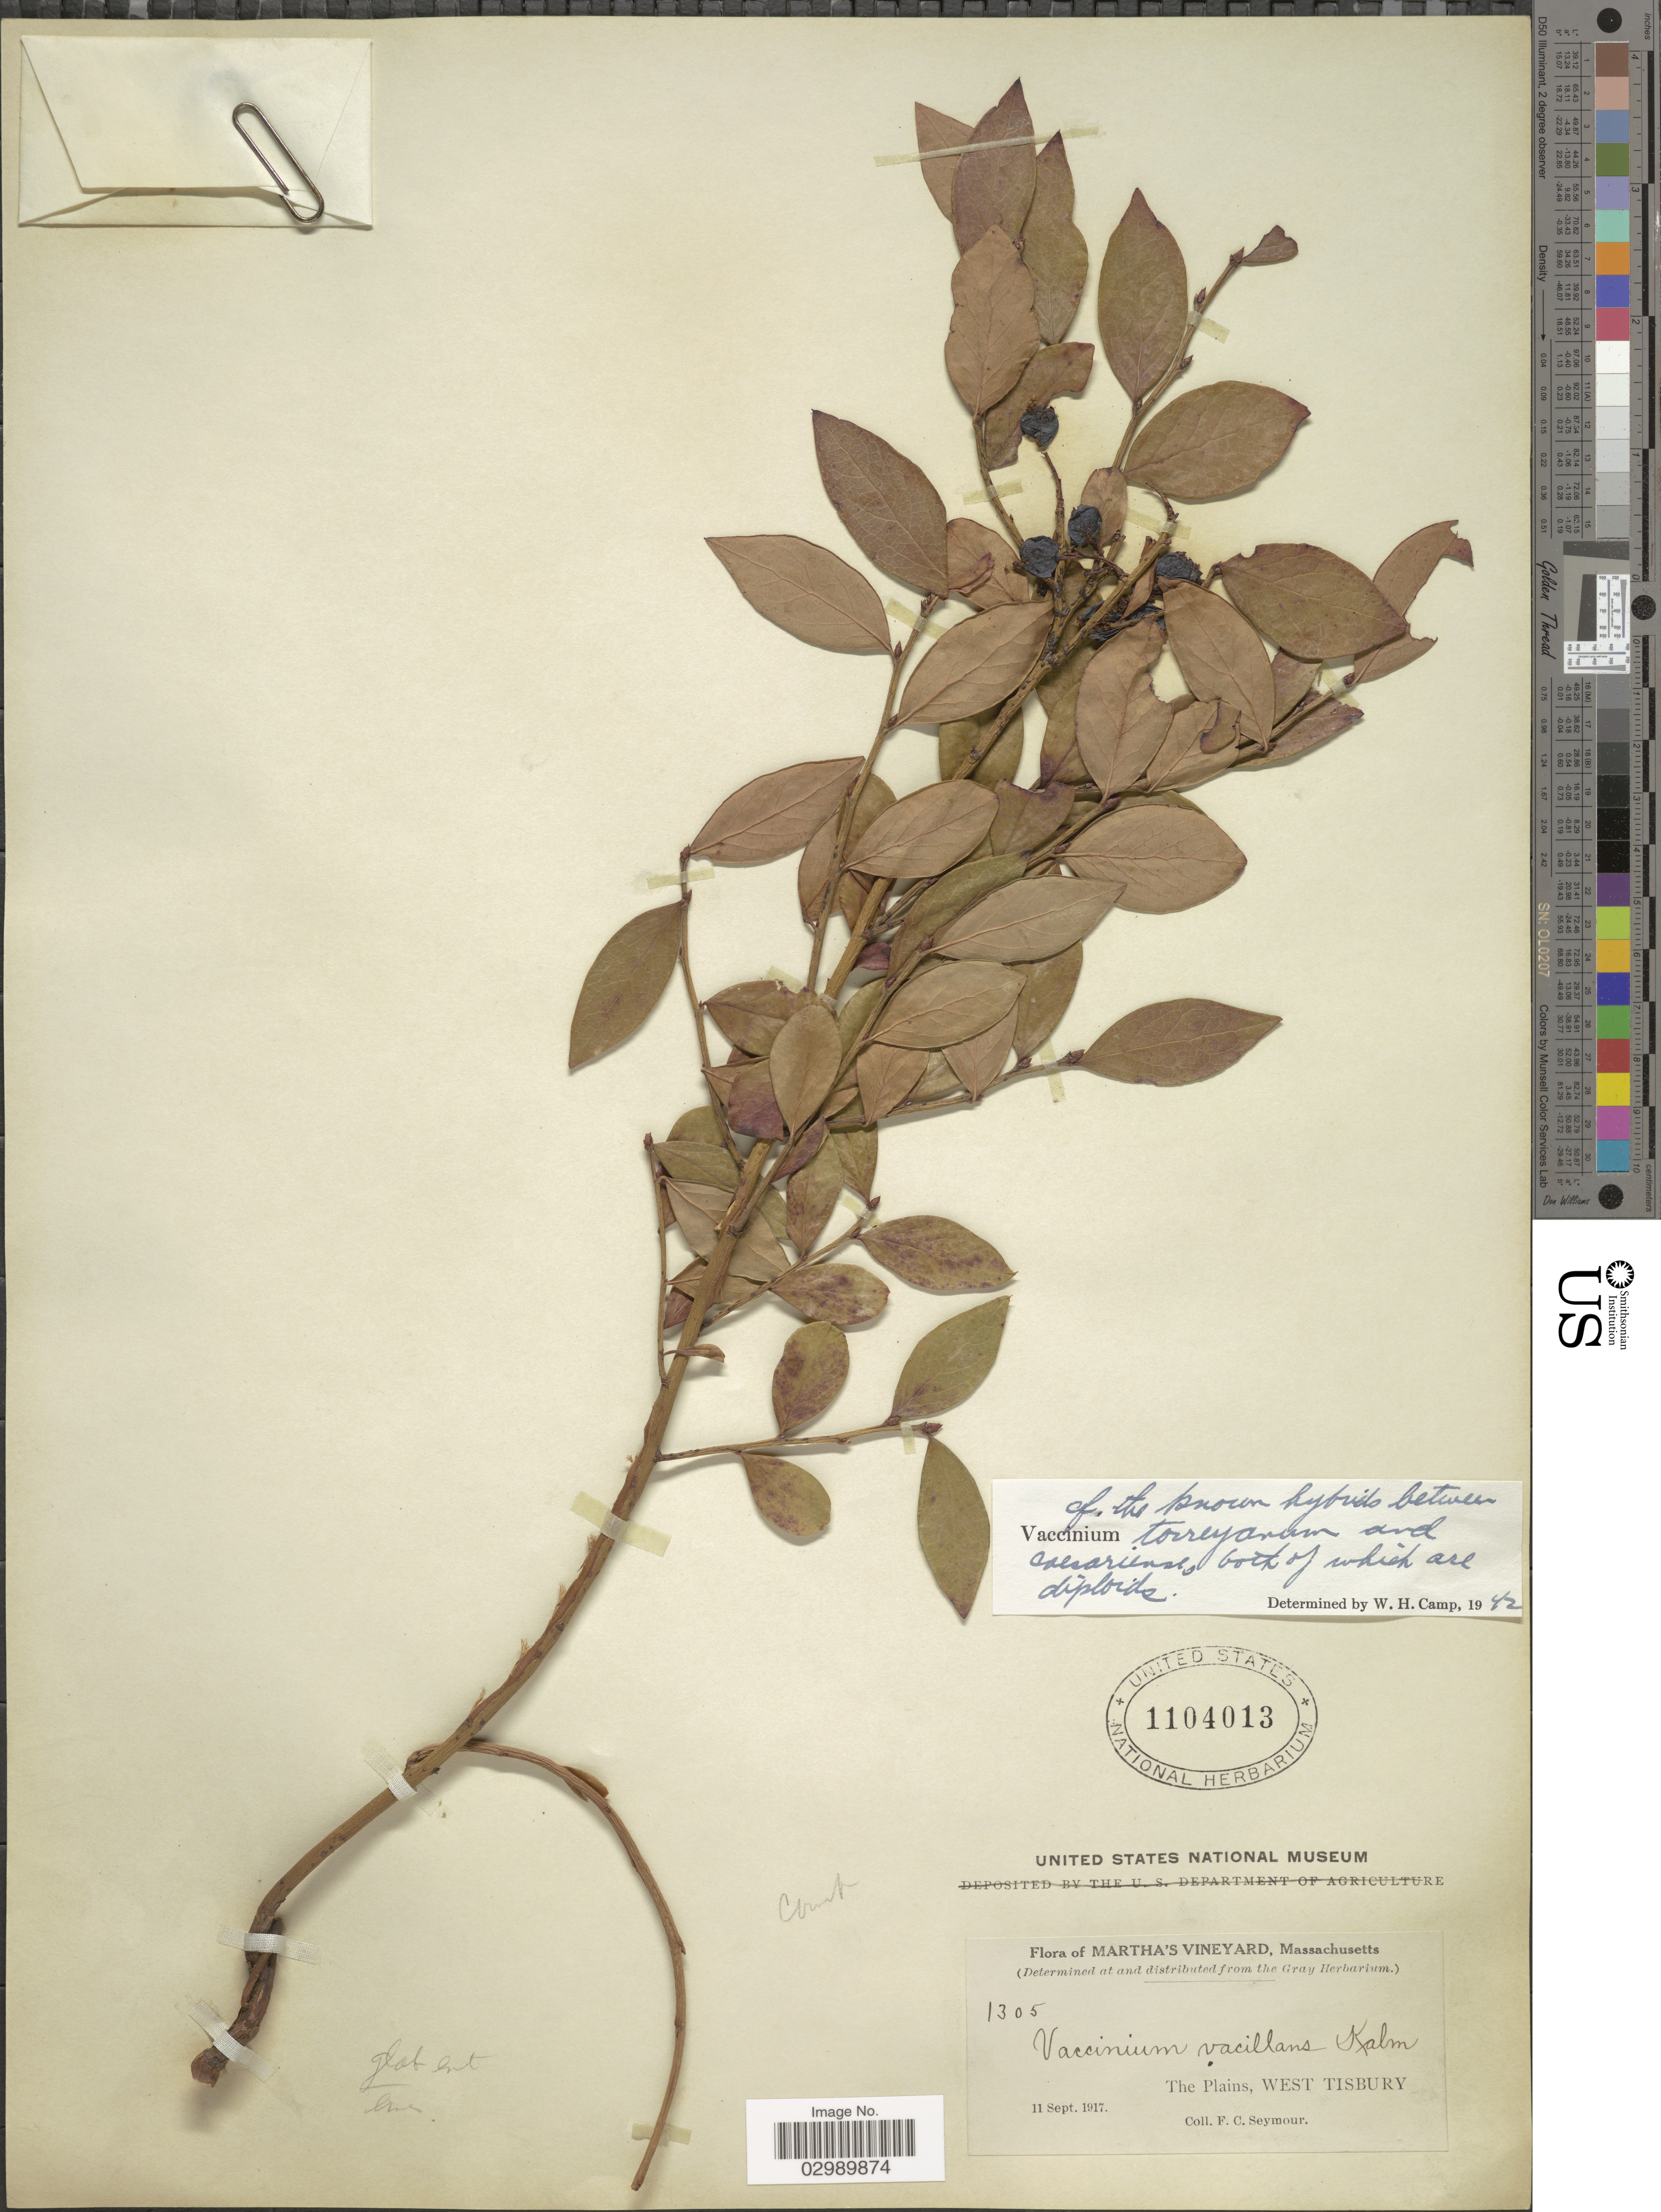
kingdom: Plantae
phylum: Tracheophyta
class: Magnoliopsida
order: Ericales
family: Ericaceae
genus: Vaccinium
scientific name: Vaccinium torreyanum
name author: Camp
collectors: F. C. Seymour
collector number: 1305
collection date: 1917-09-11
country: United States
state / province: Massachusetts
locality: The Plains, West Tisbury, Martha's Vineyard.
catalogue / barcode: US 1104013